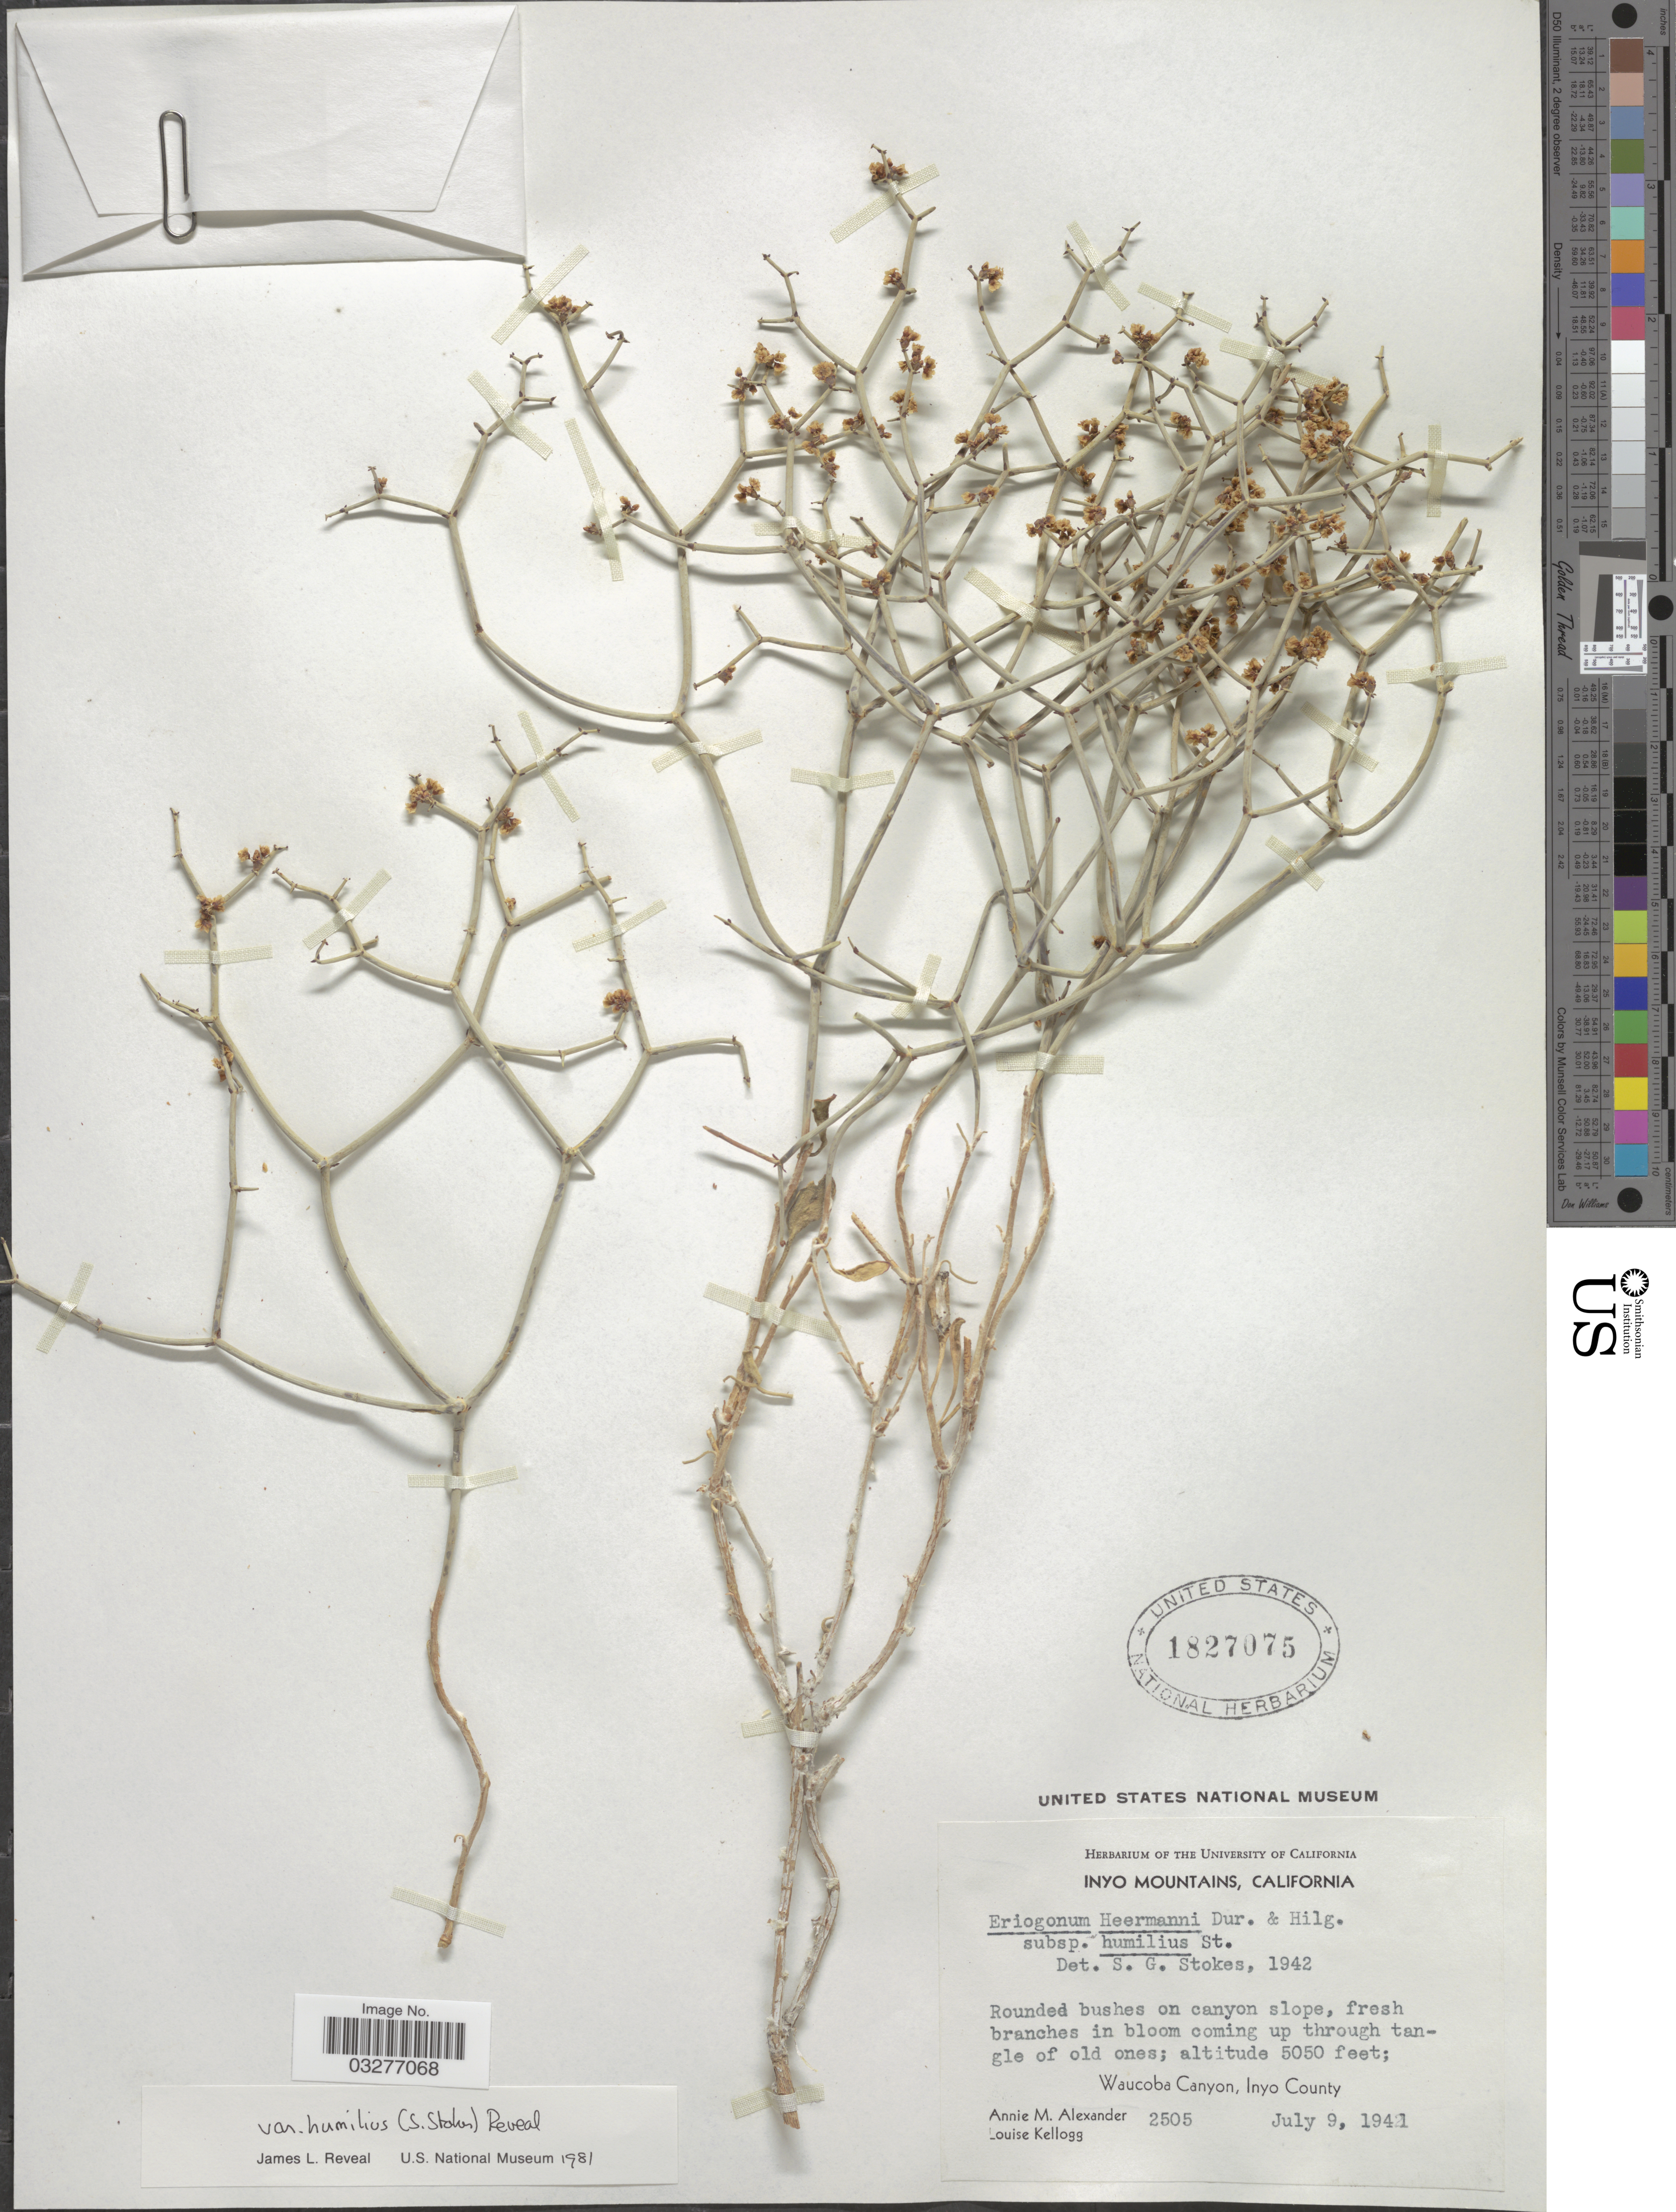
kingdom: Plantae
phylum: Tracheophyta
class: Magnoliopsida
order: Caryophyllales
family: Polygonaceae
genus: Eriogonum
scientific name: Eriogonum heermannii var. humilius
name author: (S. Stokes) Reveal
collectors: A. M. Alexander & L. Kellogg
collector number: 2505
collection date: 1941-07-09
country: United States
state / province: California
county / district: Inyo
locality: Inyo Mountains. Waucoba Canyon, Inyo County.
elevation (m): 1539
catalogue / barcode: US 1827075